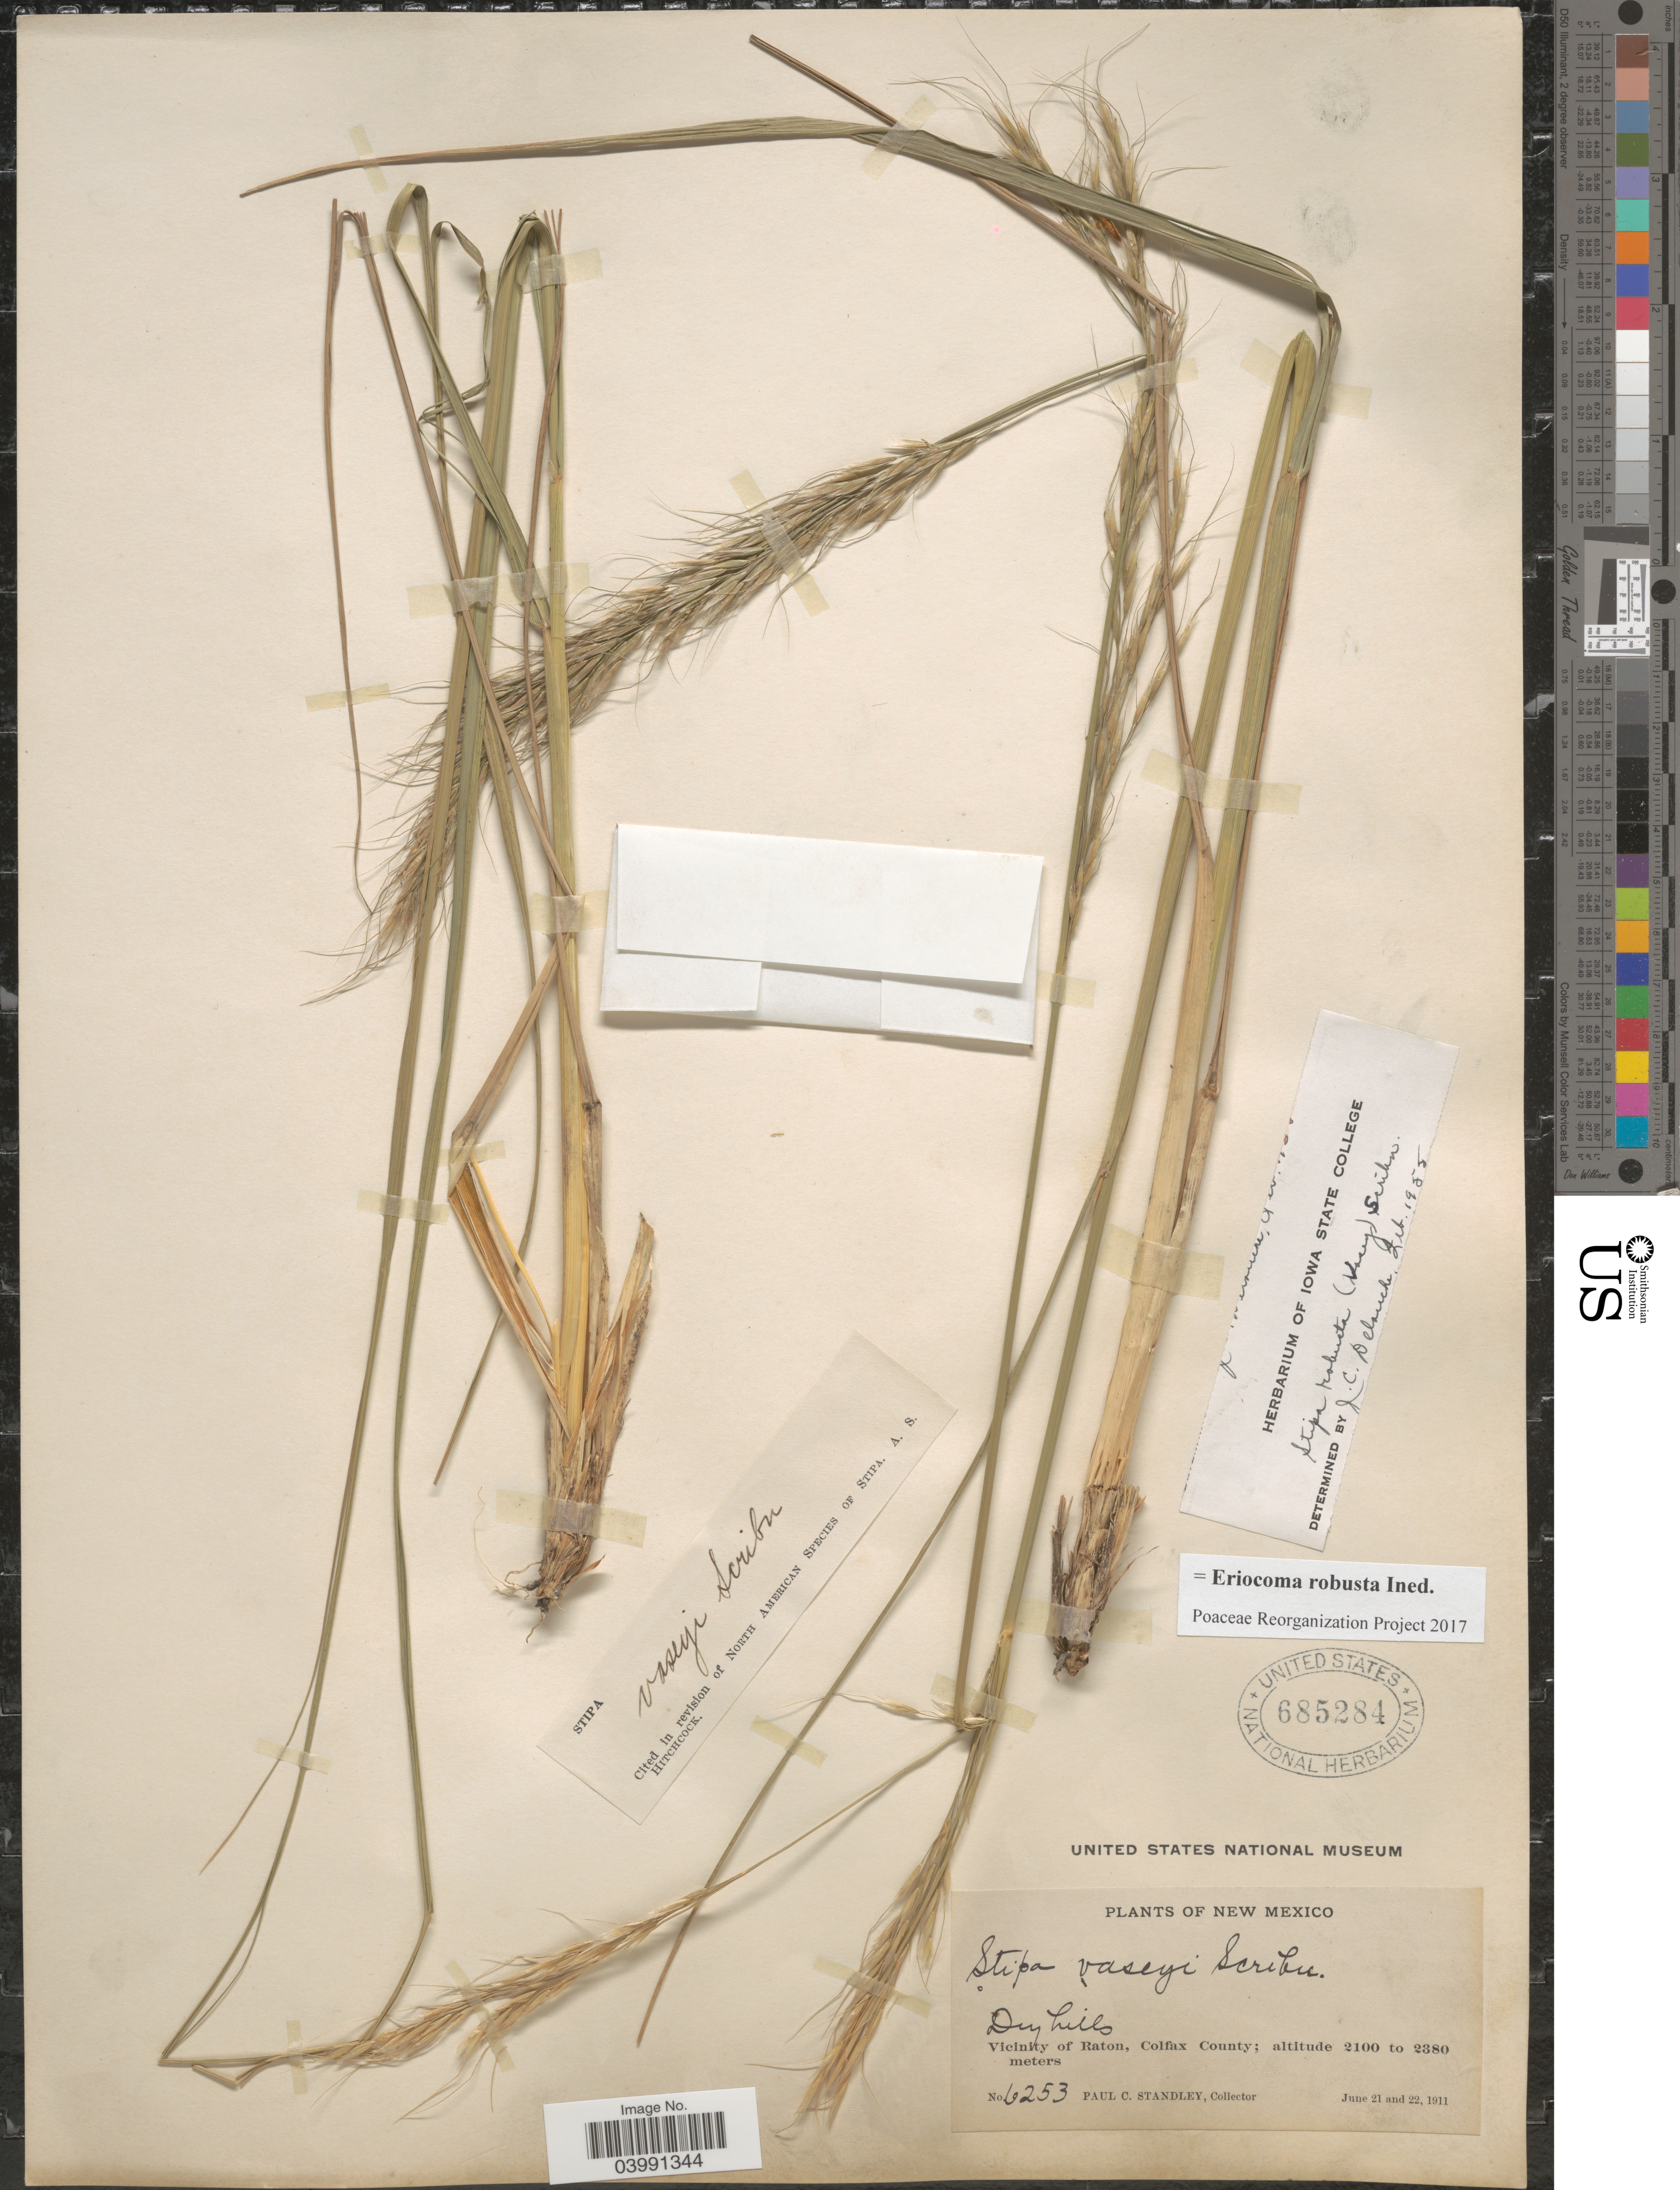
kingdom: Plantae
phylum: Tracheophyta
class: Liliopsida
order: Poales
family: Poaceae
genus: Eriocoma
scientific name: Eriocoma robusta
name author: (Vasey) Romasch.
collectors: P. C. Standley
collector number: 6253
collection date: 1911-06-21/1911-06-22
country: United States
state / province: New Mexico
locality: Vicinity of Raton, Colfax County.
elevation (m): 2100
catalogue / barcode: US 685284